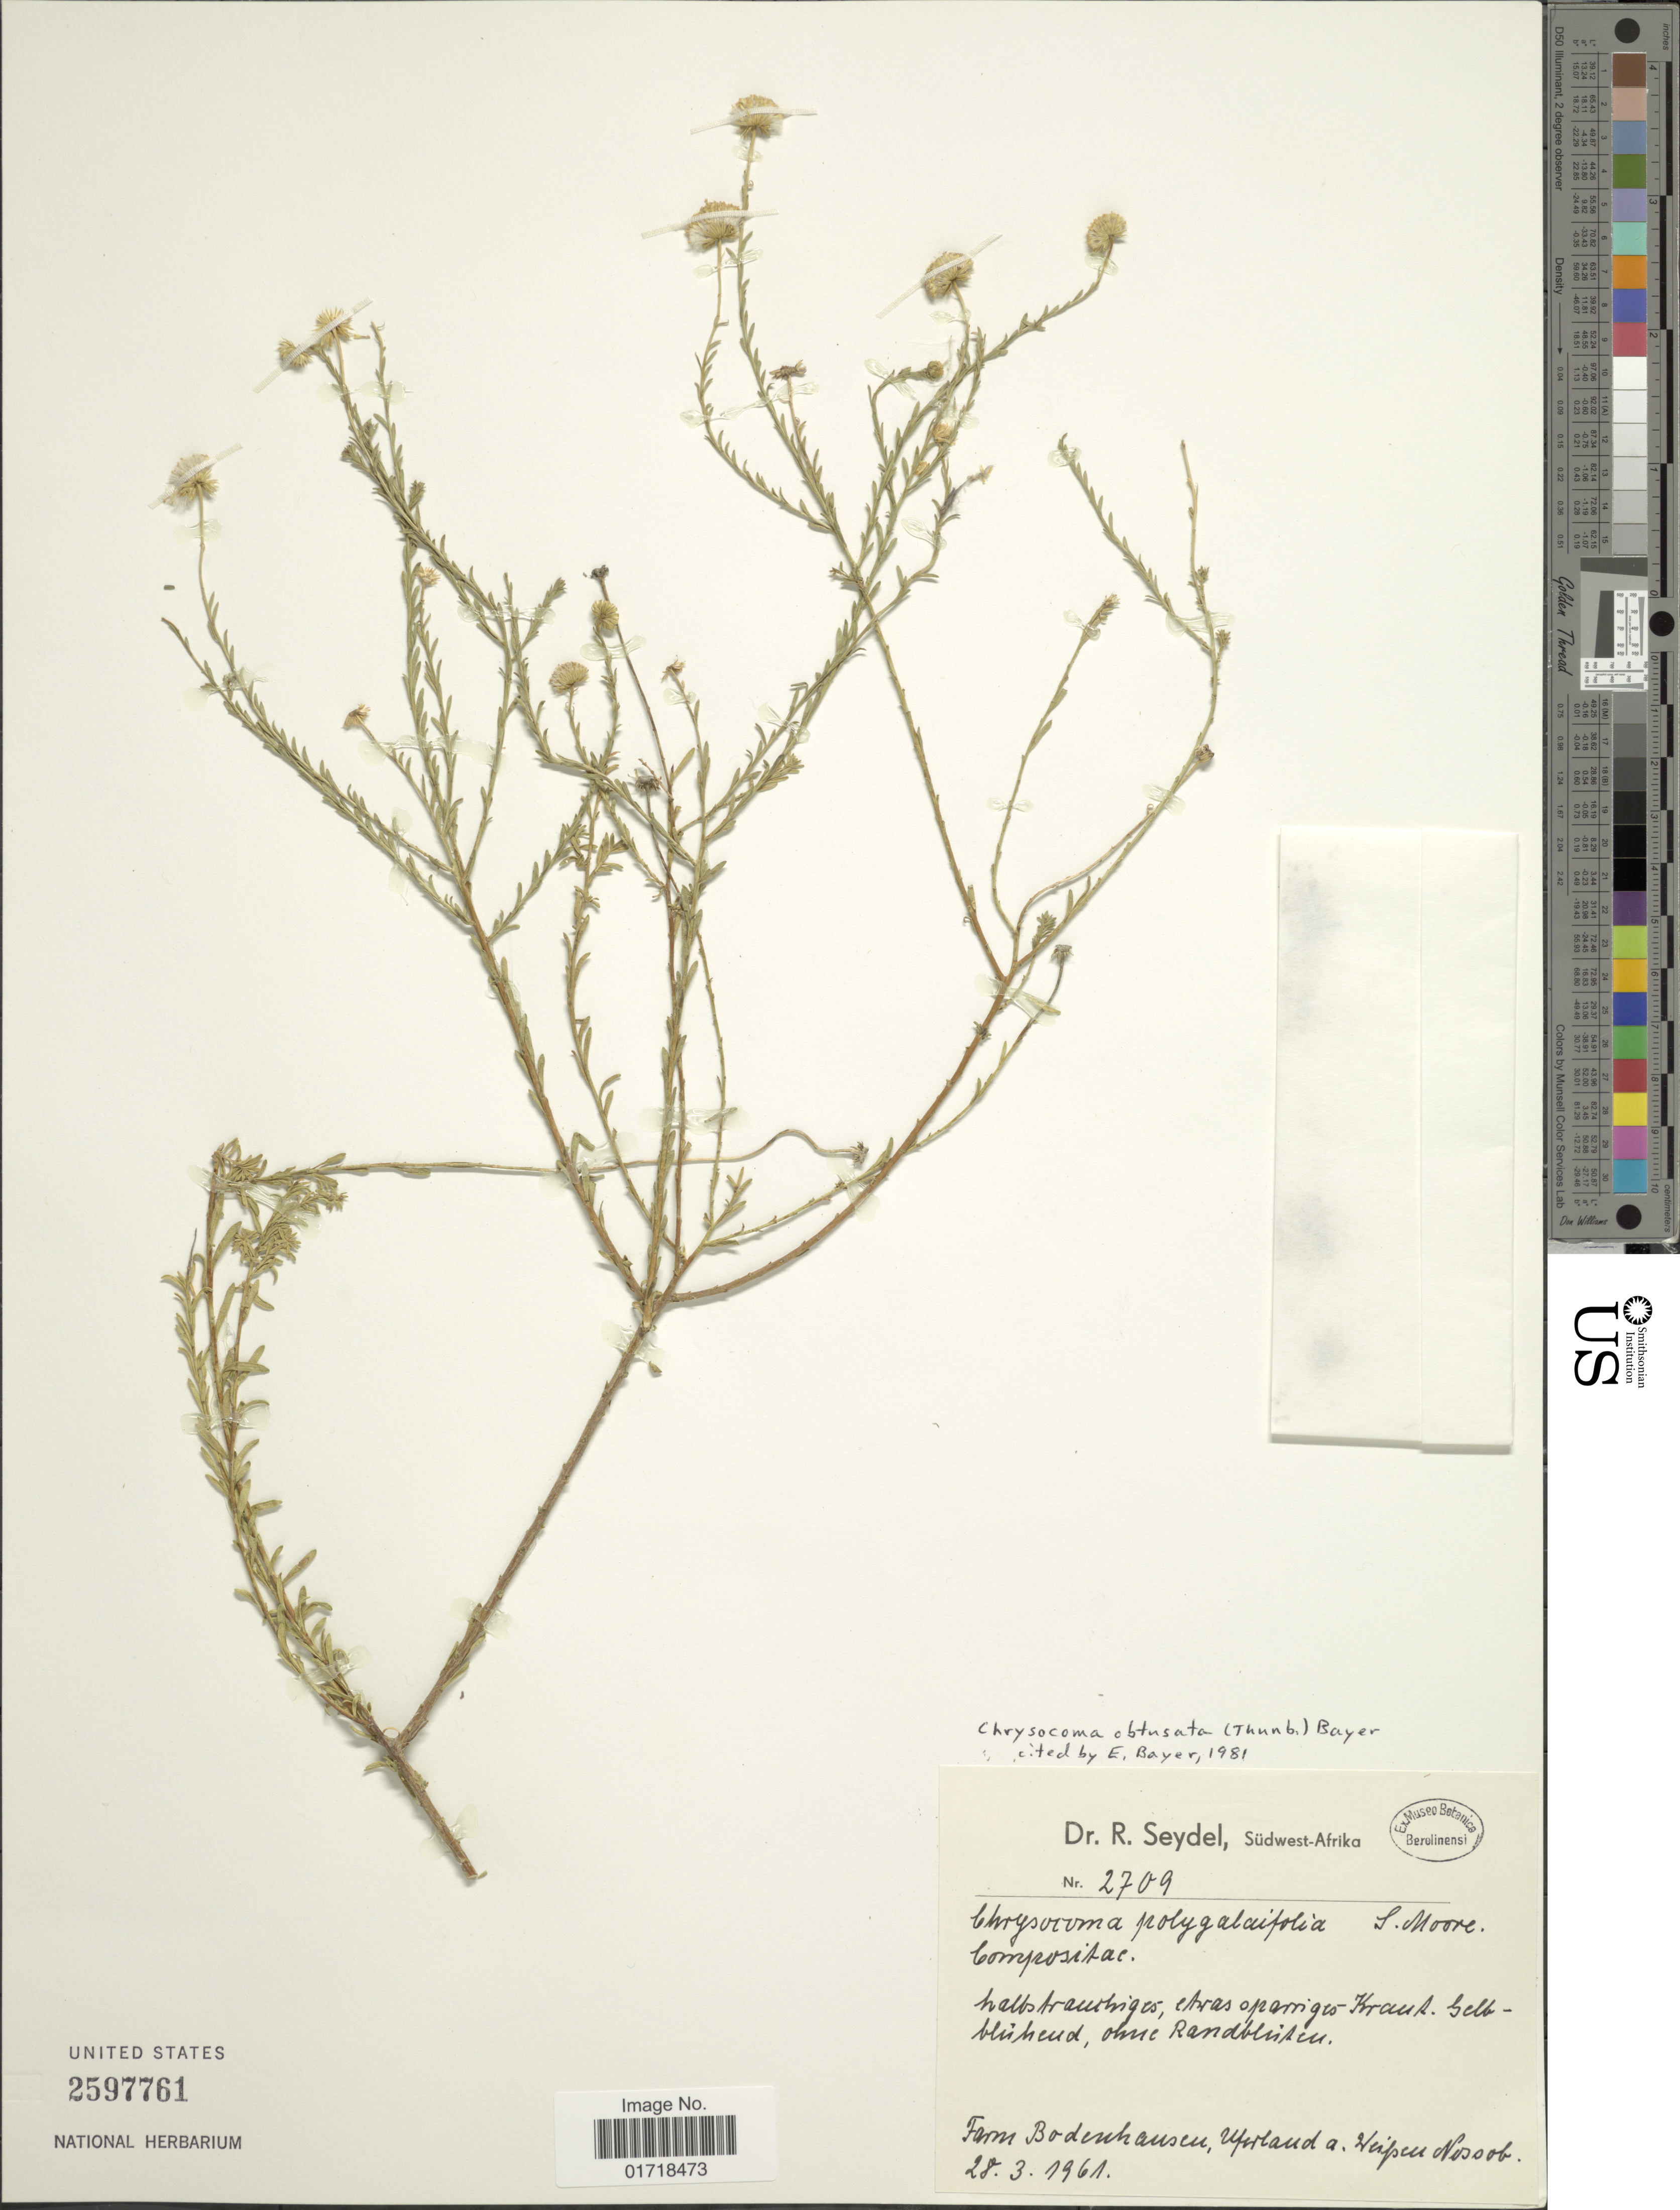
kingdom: Plantae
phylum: Tracheophyta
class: Magnoliopsida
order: Asterales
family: Asteraceae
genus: Chrysocoma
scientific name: Chrysocoma obtusata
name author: (Thunb.) Ehr. Bayer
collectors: R. Seydel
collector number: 2709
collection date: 1961-03-28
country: Namibia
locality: Sudwest - Afrika, Farm Bodenhausen, uferland a. Weissen Nossob.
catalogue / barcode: US 2597761